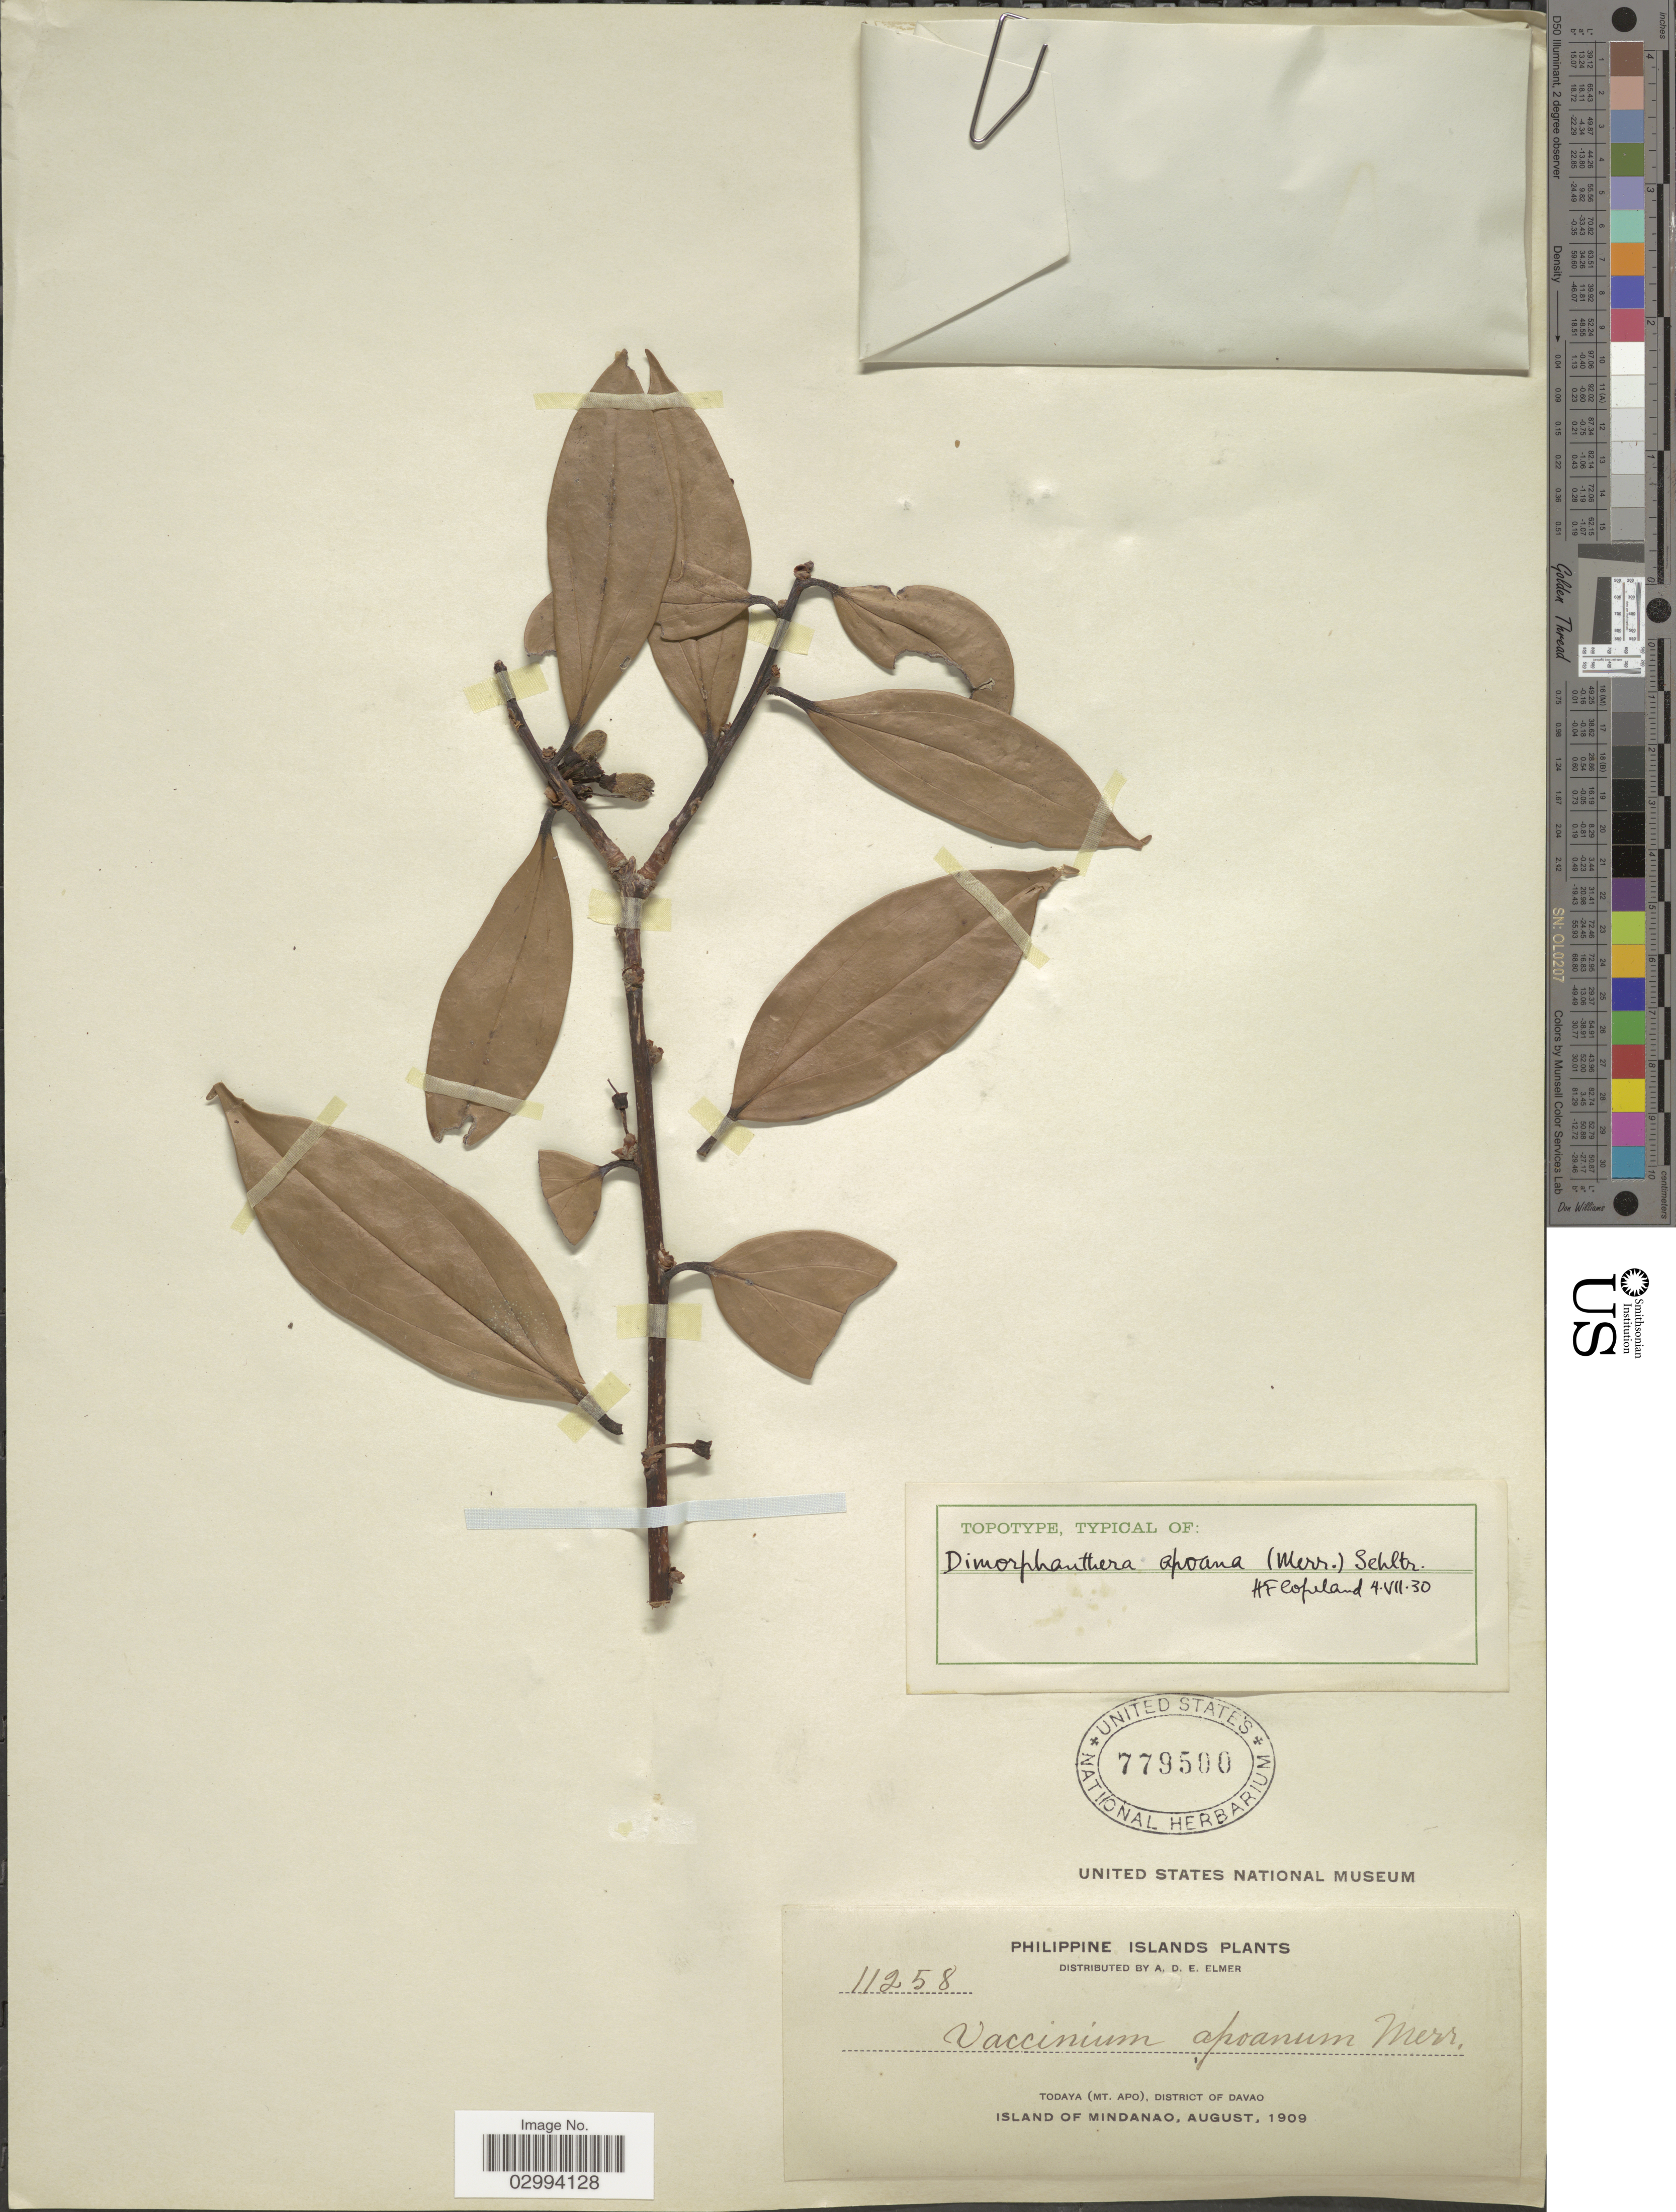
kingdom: Plantae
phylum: Tracheophyta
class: Magnoliopsida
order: Ericales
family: Ericaceae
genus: Dimorphanthera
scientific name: Dimorphanthera apoana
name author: (Merr.) Schltr.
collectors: A. D. E. Elmer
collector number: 11258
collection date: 1909-08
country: Philippines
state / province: Davao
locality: Todaya (Mt. Apo), District of Davao, Island of Mindanao.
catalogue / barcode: US 779500